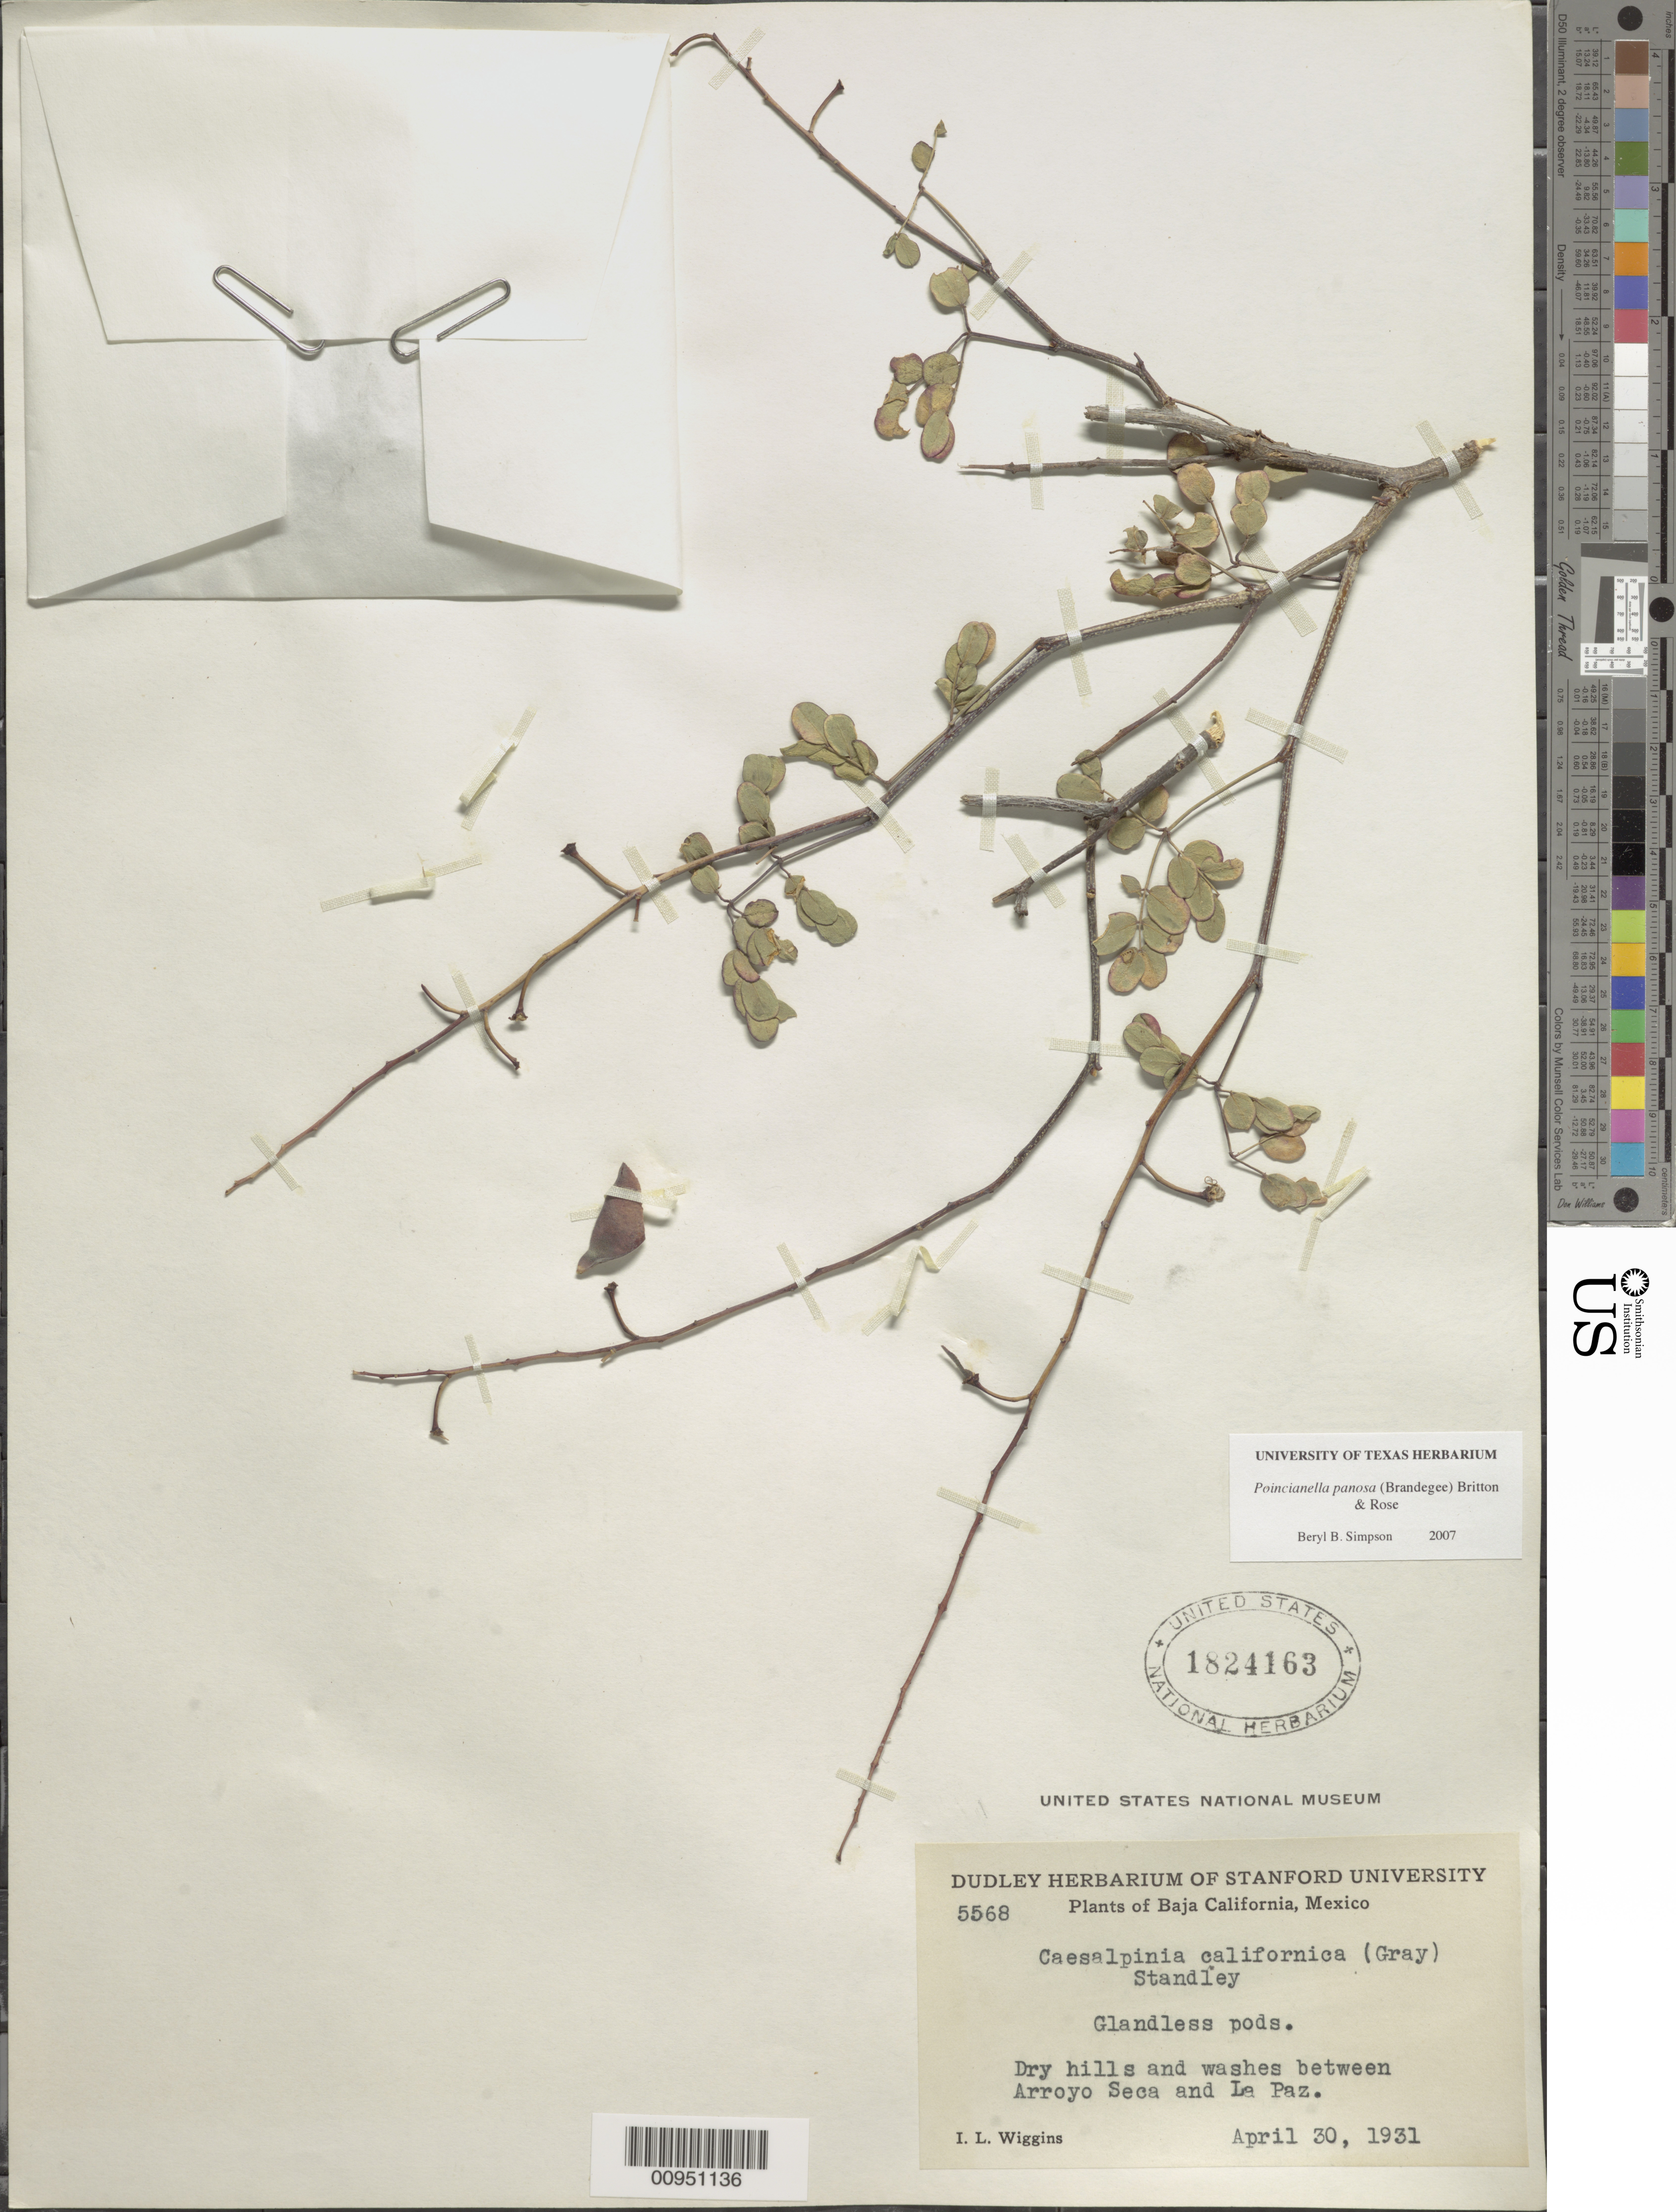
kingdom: Plantae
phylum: Tracheophyta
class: Magnoliopsida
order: Fabales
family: Fabaceae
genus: Erythrostemon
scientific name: Erythrostemon pannosus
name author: (K. Brandegee) Gagnon & G.P. Lewis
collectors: I. L. Wiggins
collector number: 5568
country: Mexico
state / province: Baja California Sur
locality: Between Arroyo Seca and La Paz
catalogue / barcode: US 1824163